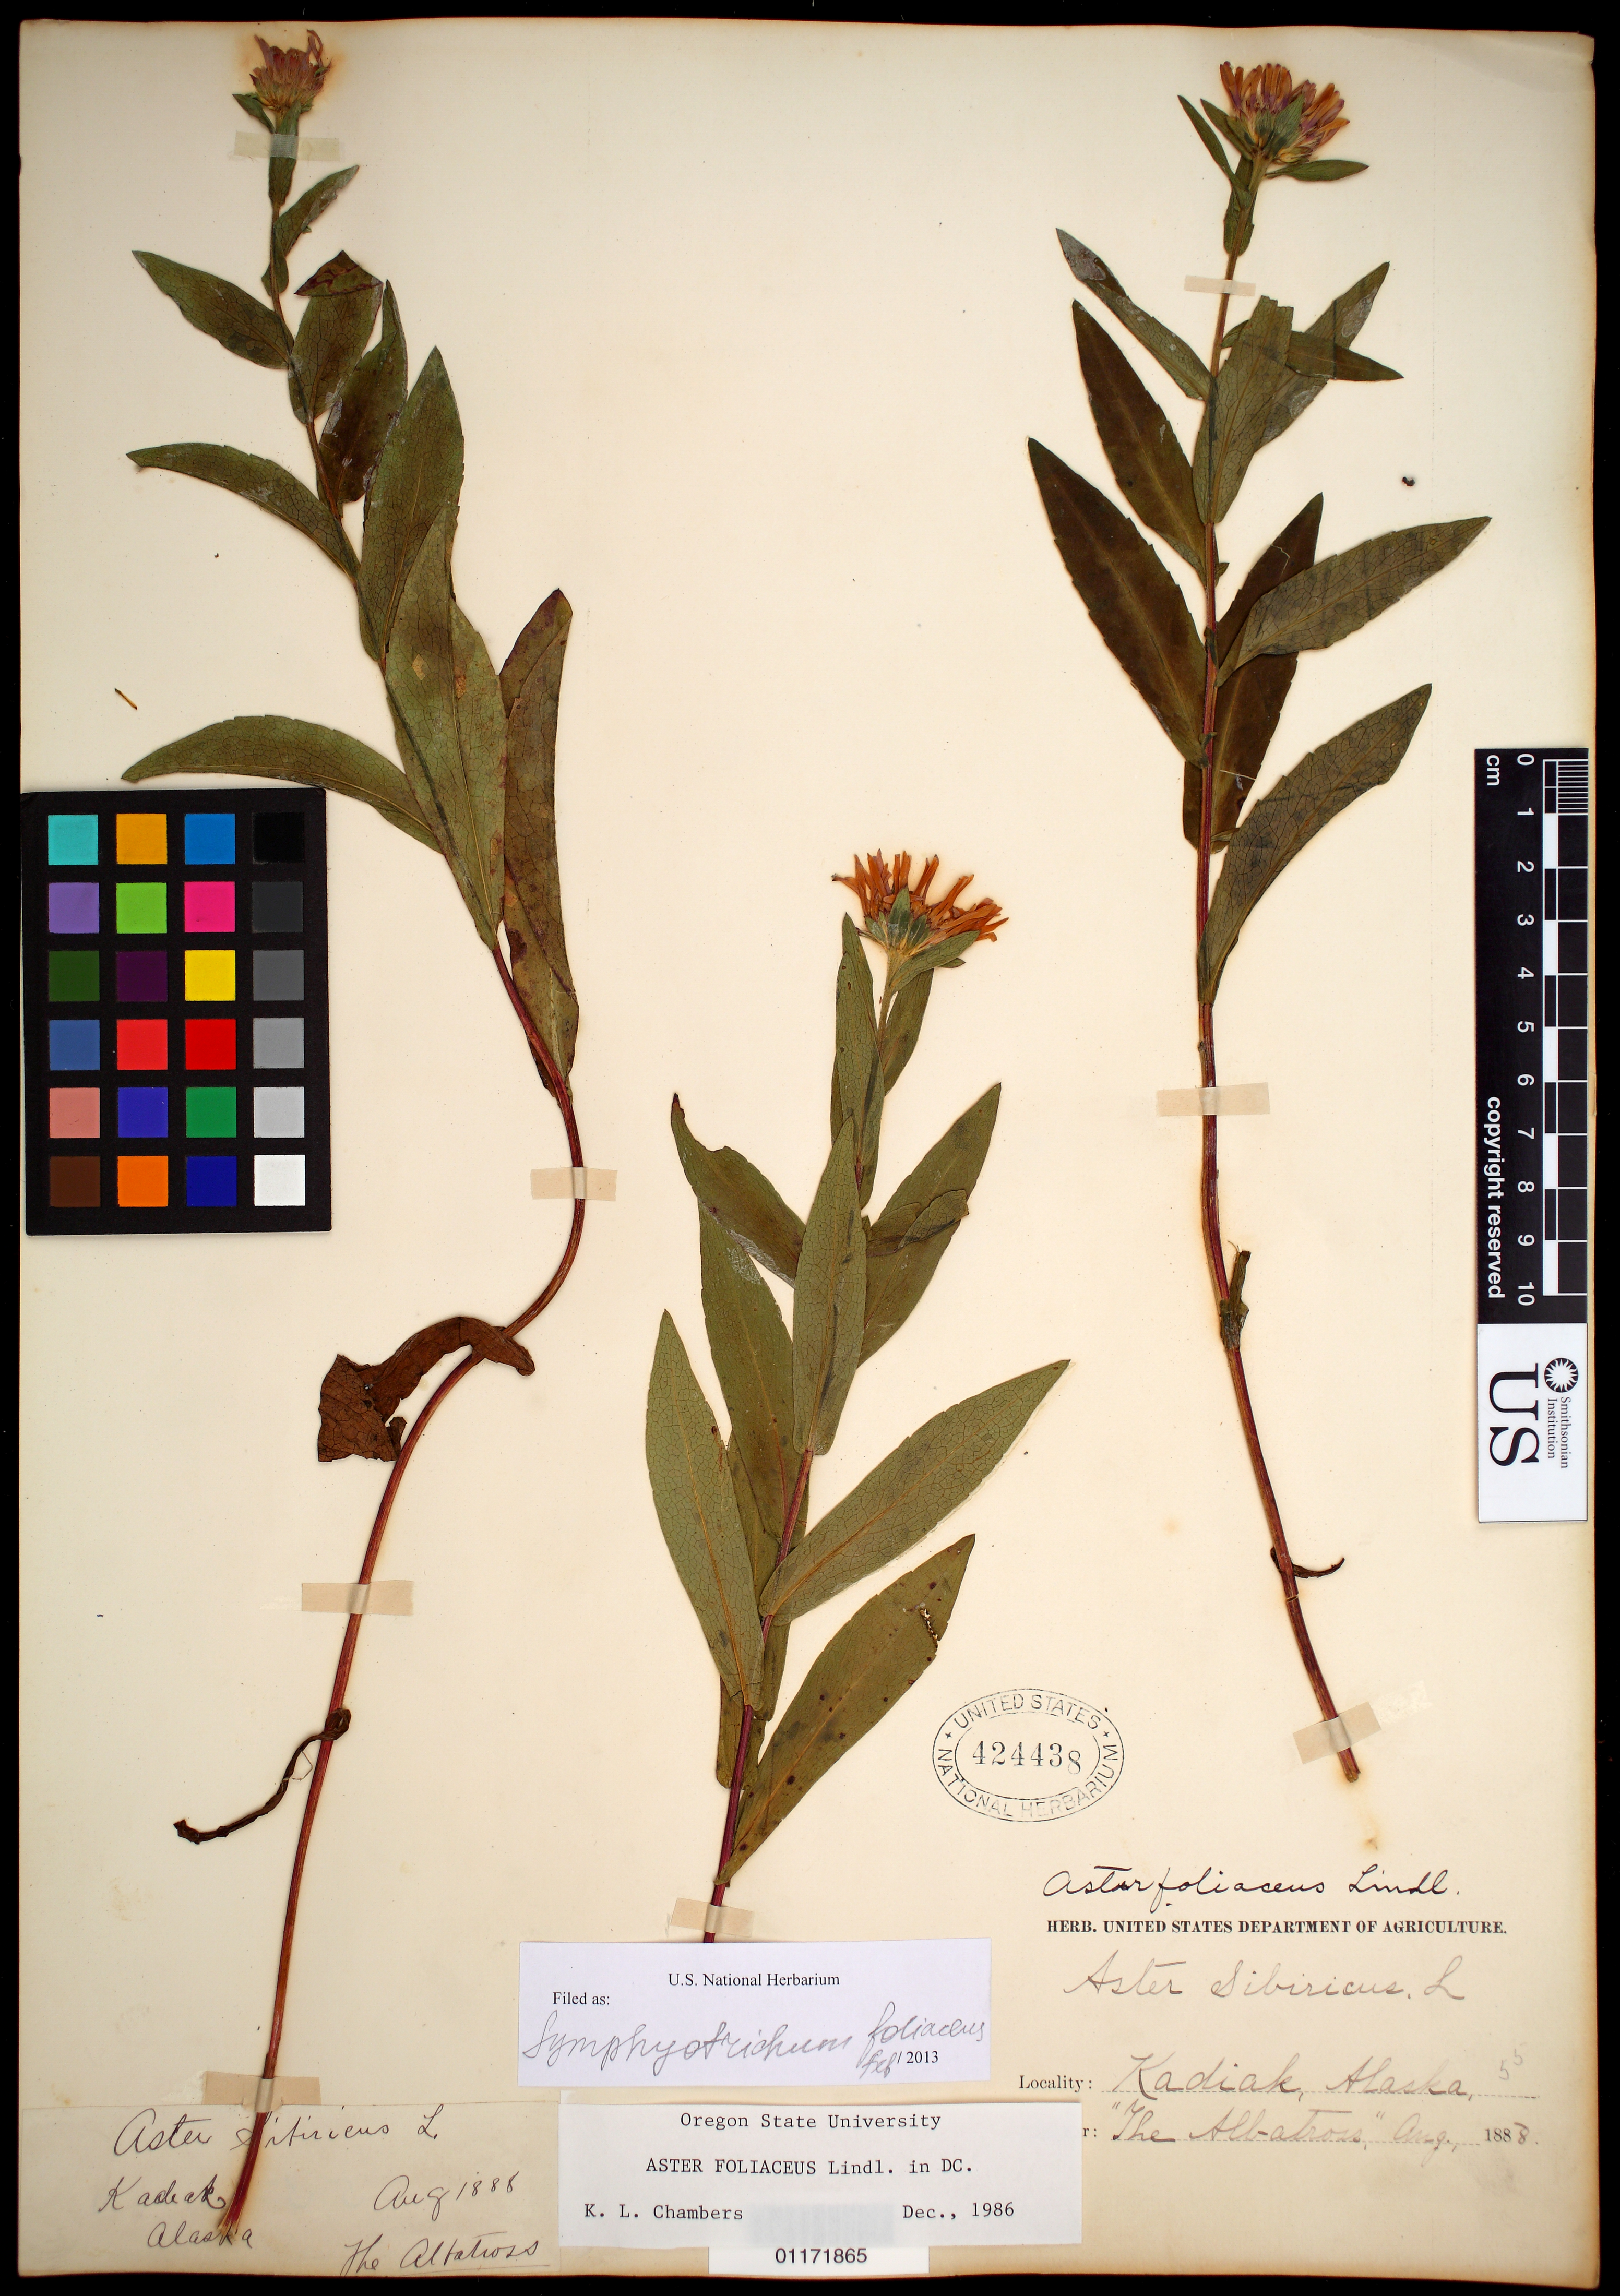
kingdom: Plantae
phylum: Tracheophyta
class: Magnoliopsida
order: Asterales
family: Asteraceae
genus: Symphyotrichum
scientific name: Symphyotrichum foliaceum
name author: (Lindl. ex DC.) G.L. Nesom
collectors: "The Albatross"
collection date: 1888-08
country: United States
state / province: Alaska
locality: Kodiak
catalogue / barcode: US 424438